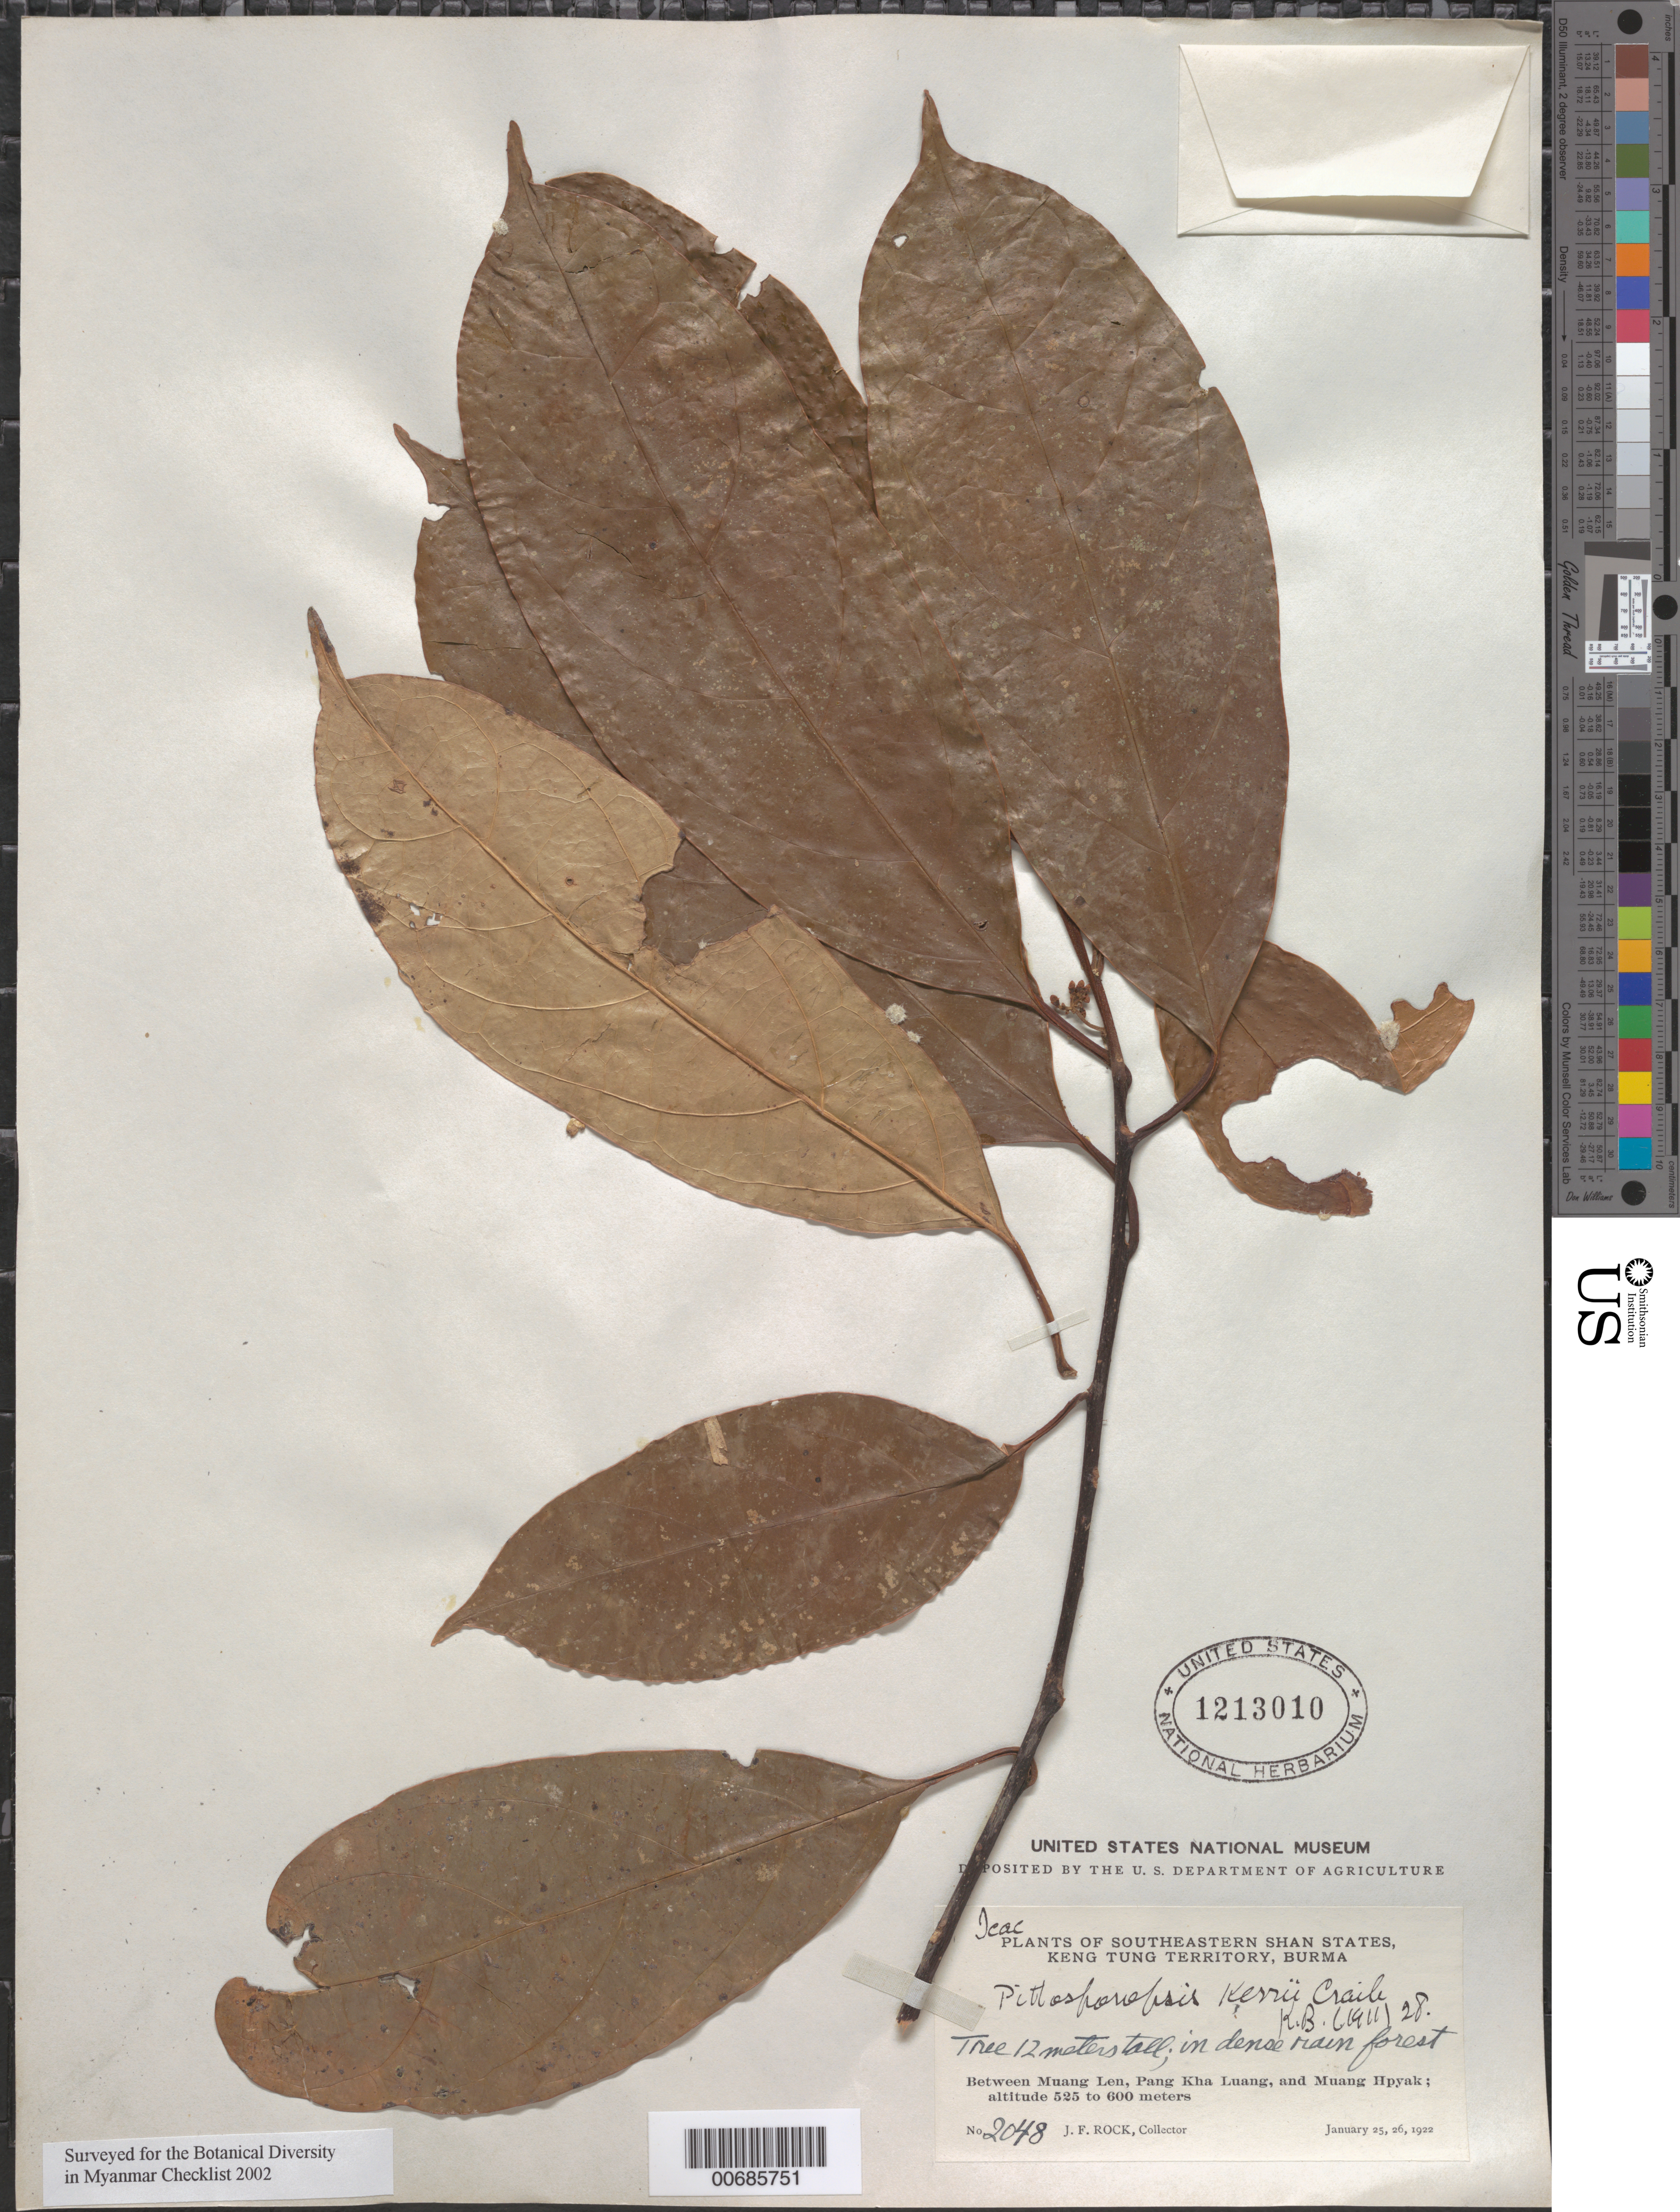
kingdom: Plantae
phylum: Tracheophyta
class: Magnoliopsida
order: Metteniusales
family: Metteniusaceae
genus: Pittosporopsis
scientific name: Pittosporopsis kerrii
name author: Craib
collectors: J. F. Rock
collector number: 2048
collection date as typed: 25 Jan 1922 to 26 Jan 1922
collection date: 1922-01-25/1922-01-26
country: Myanmar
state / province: Shan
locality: Southeastern Shan States, Keng Tung Terr., betw. Muang Len, Pang Kha Luang and Muang Hpyak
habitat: Dense rainforest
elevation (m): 525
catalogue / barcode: US 1213010